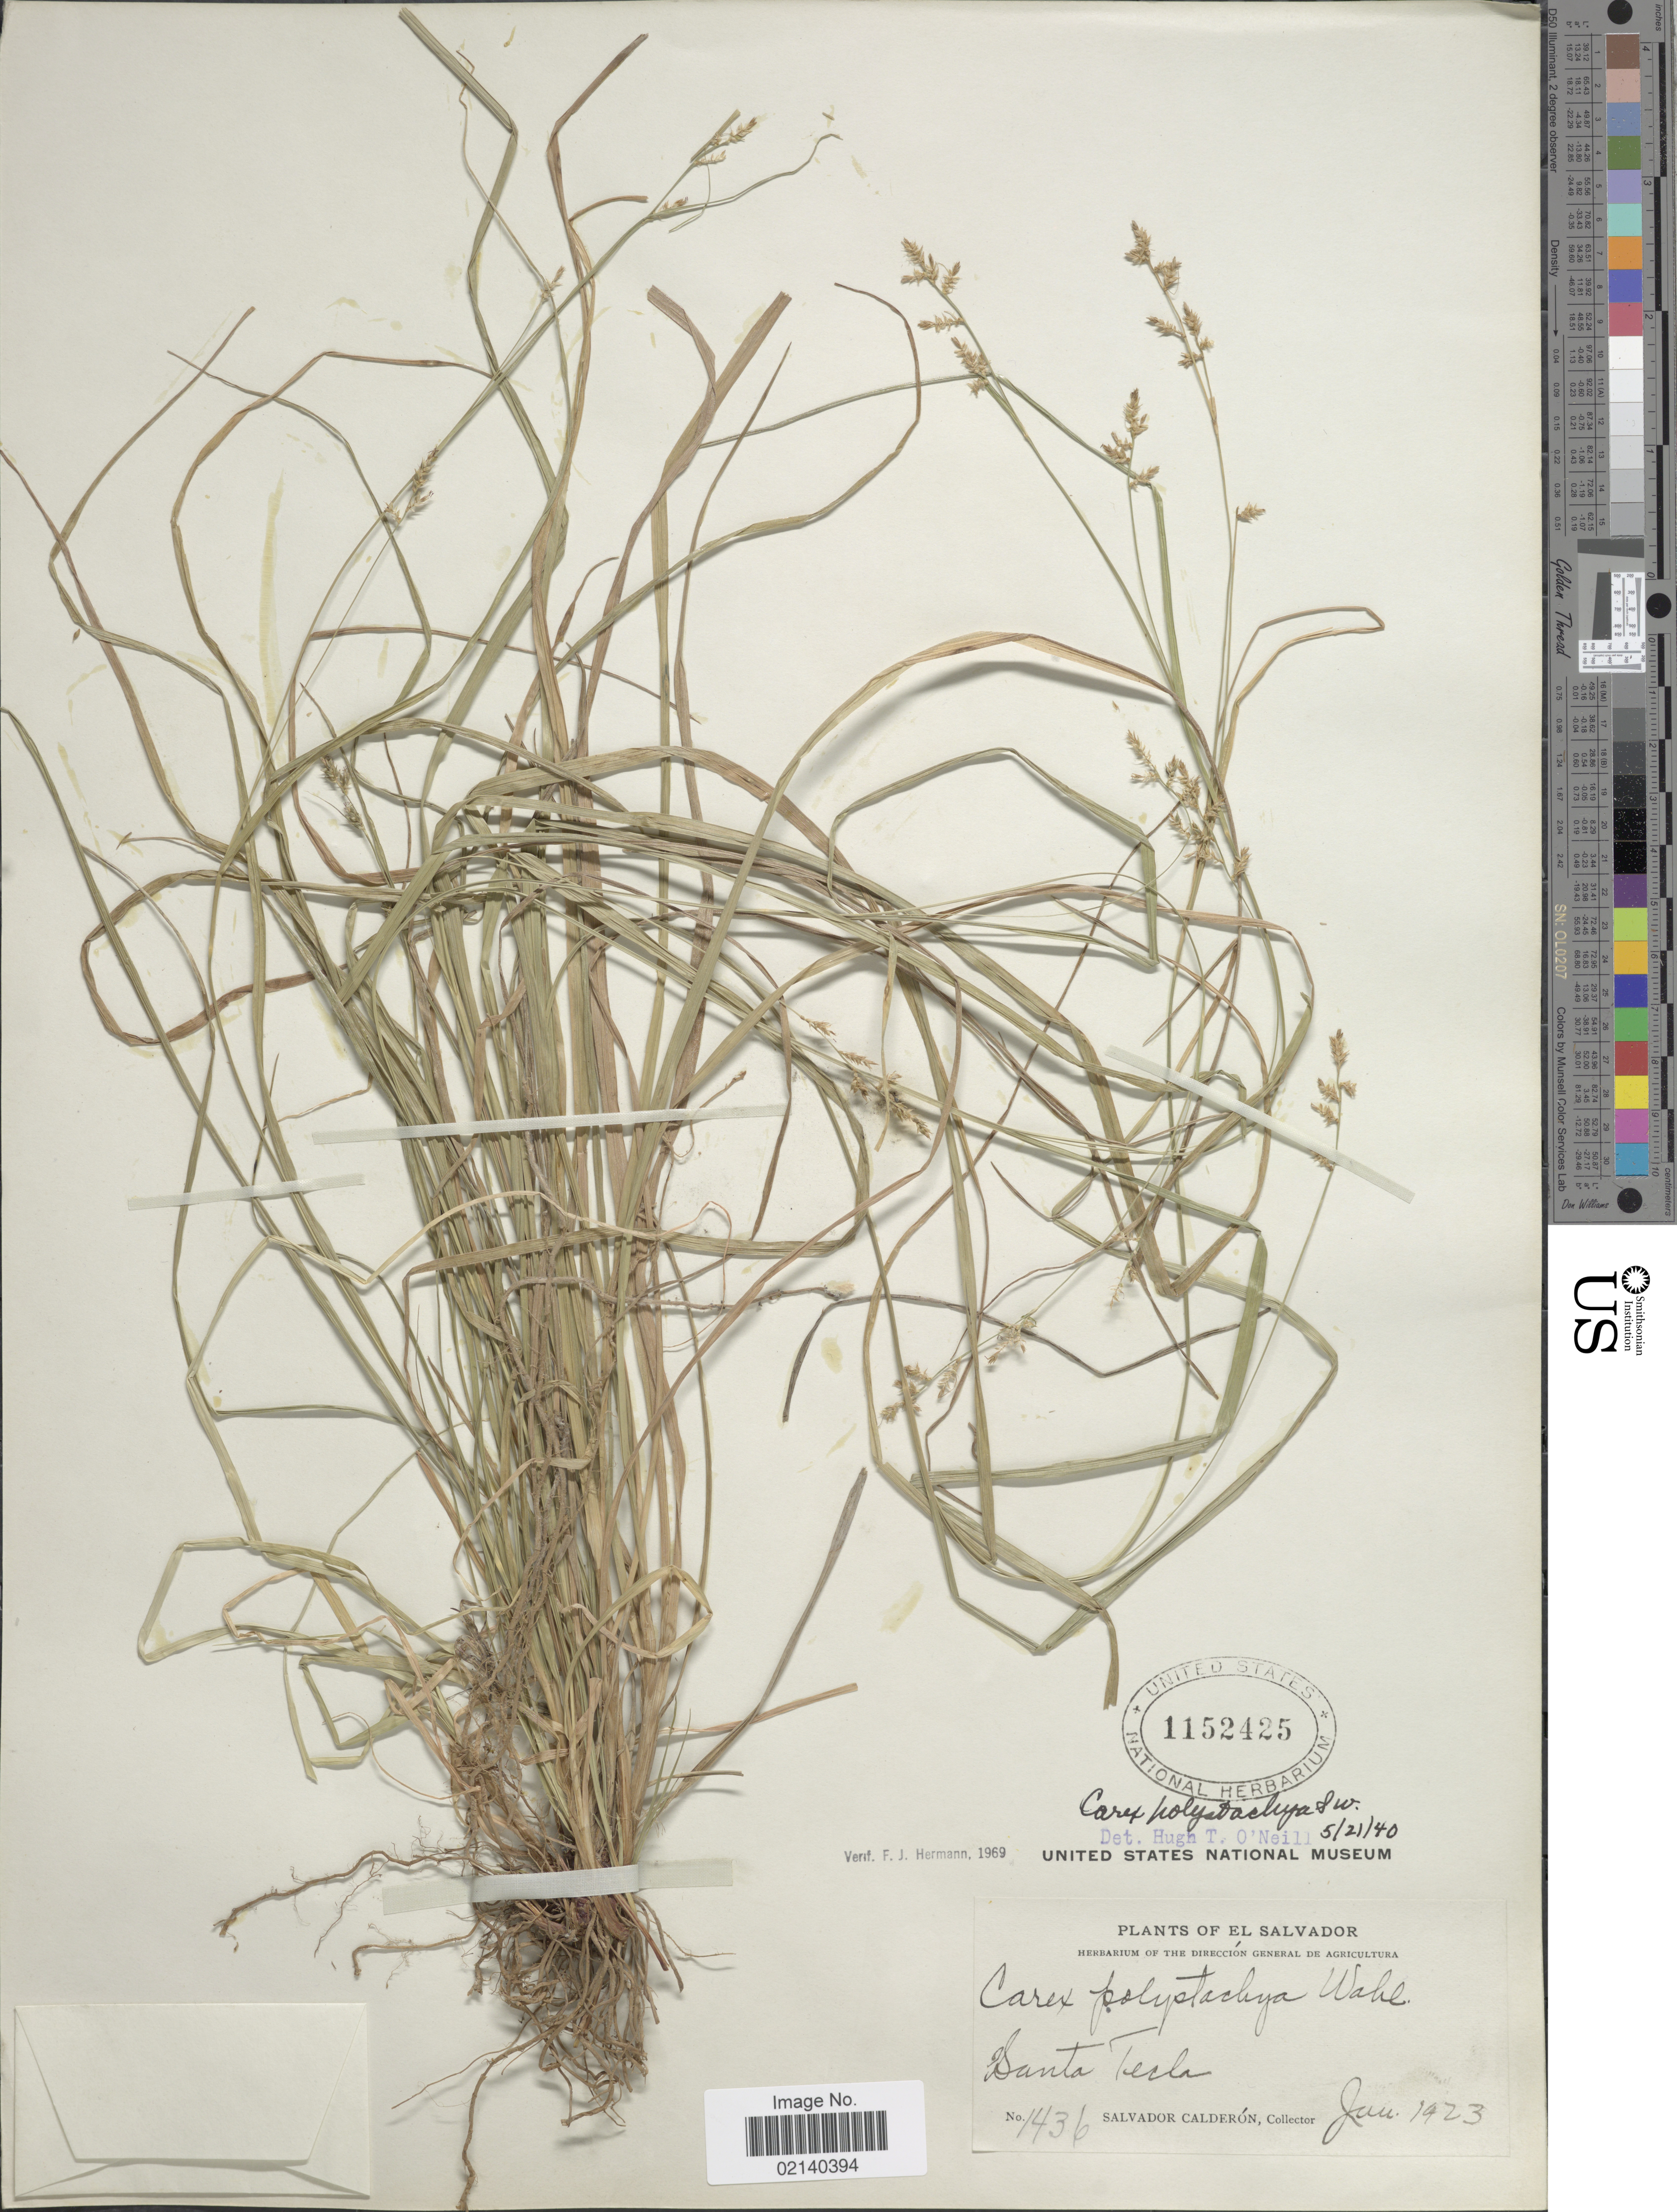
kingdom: Plantae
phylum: Tracheophyta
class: Liliopsida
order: Poales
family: Cyperaceae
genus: Carex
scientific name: Carex polystachya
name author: Sw. ex Wahlenb.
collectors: S. Calderón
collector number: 1436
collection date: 1923-01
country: El Salvador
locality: Santa Tecla.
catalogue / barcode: US 1152425